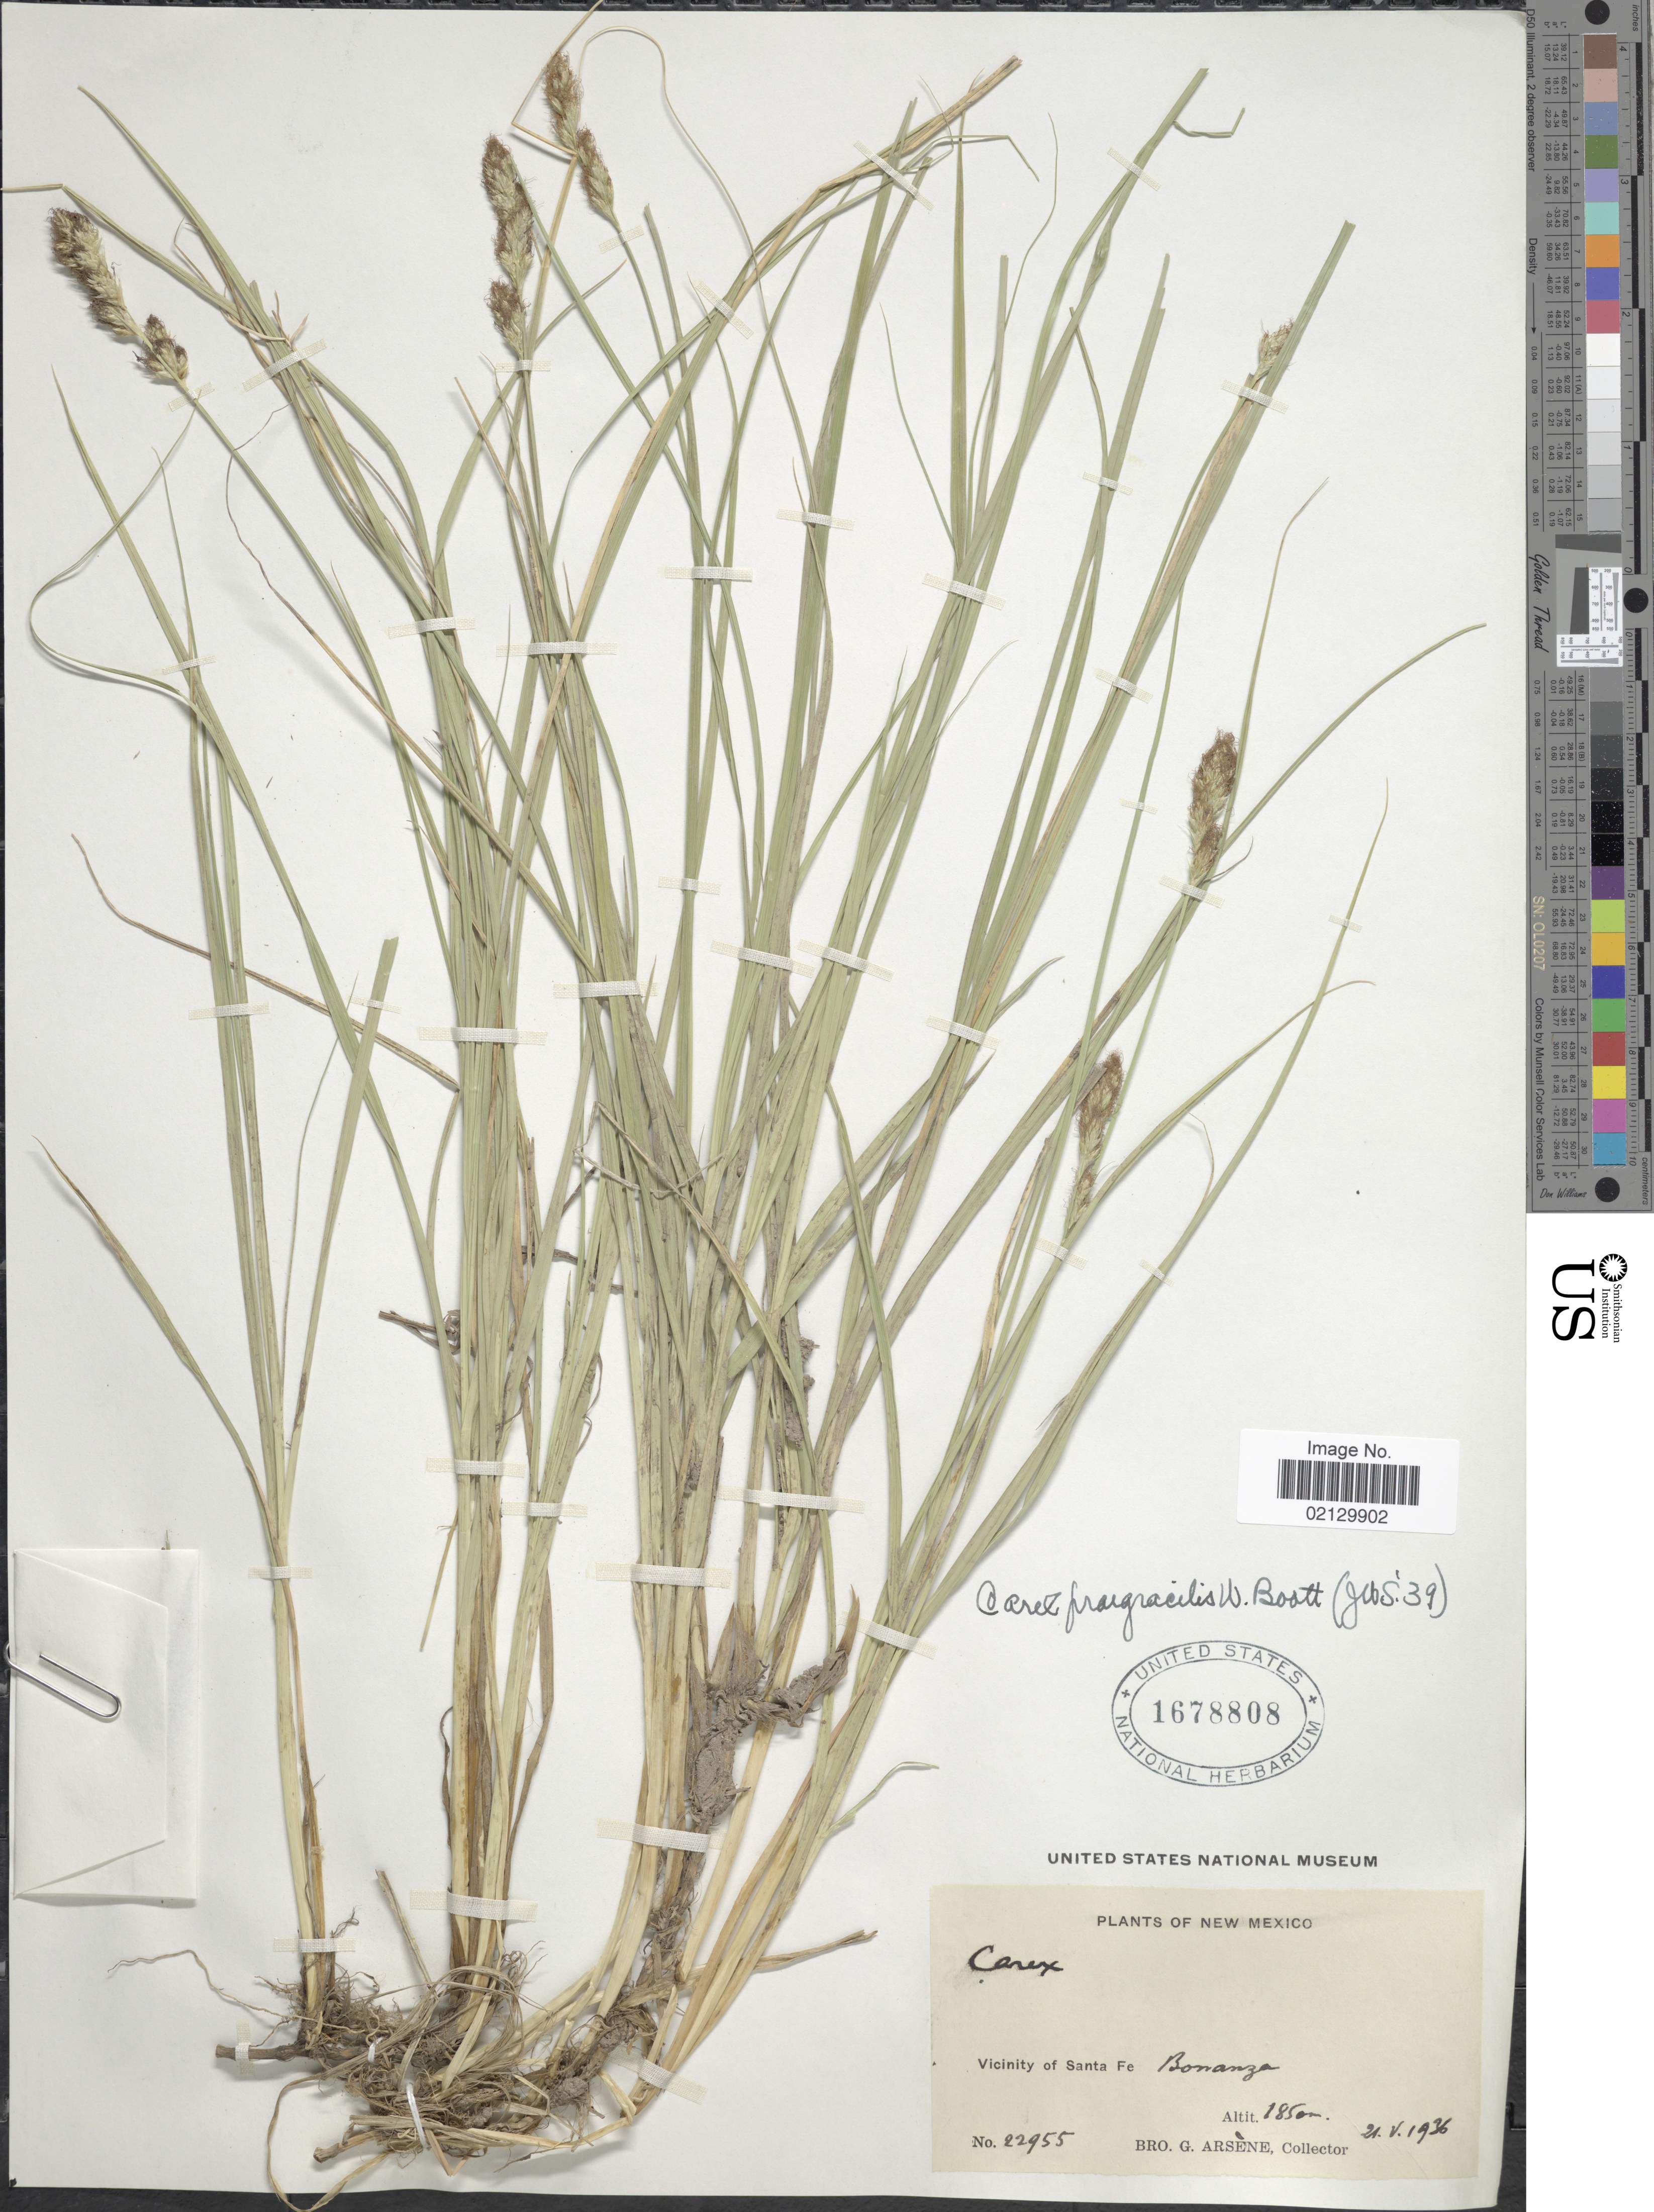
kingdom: Plantae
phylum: Tracheophyta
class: Liliopsida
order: Poales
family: Cyperaceae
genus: Carex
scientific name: Carex praegracilis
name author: W. Boott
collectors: Bro. G. Arsène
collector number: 22955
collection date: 1936-05-21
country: United States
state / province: New Mexico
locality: Vicinity of Santa Fe Bonanza.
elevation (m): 1850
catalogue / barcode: US 1678808